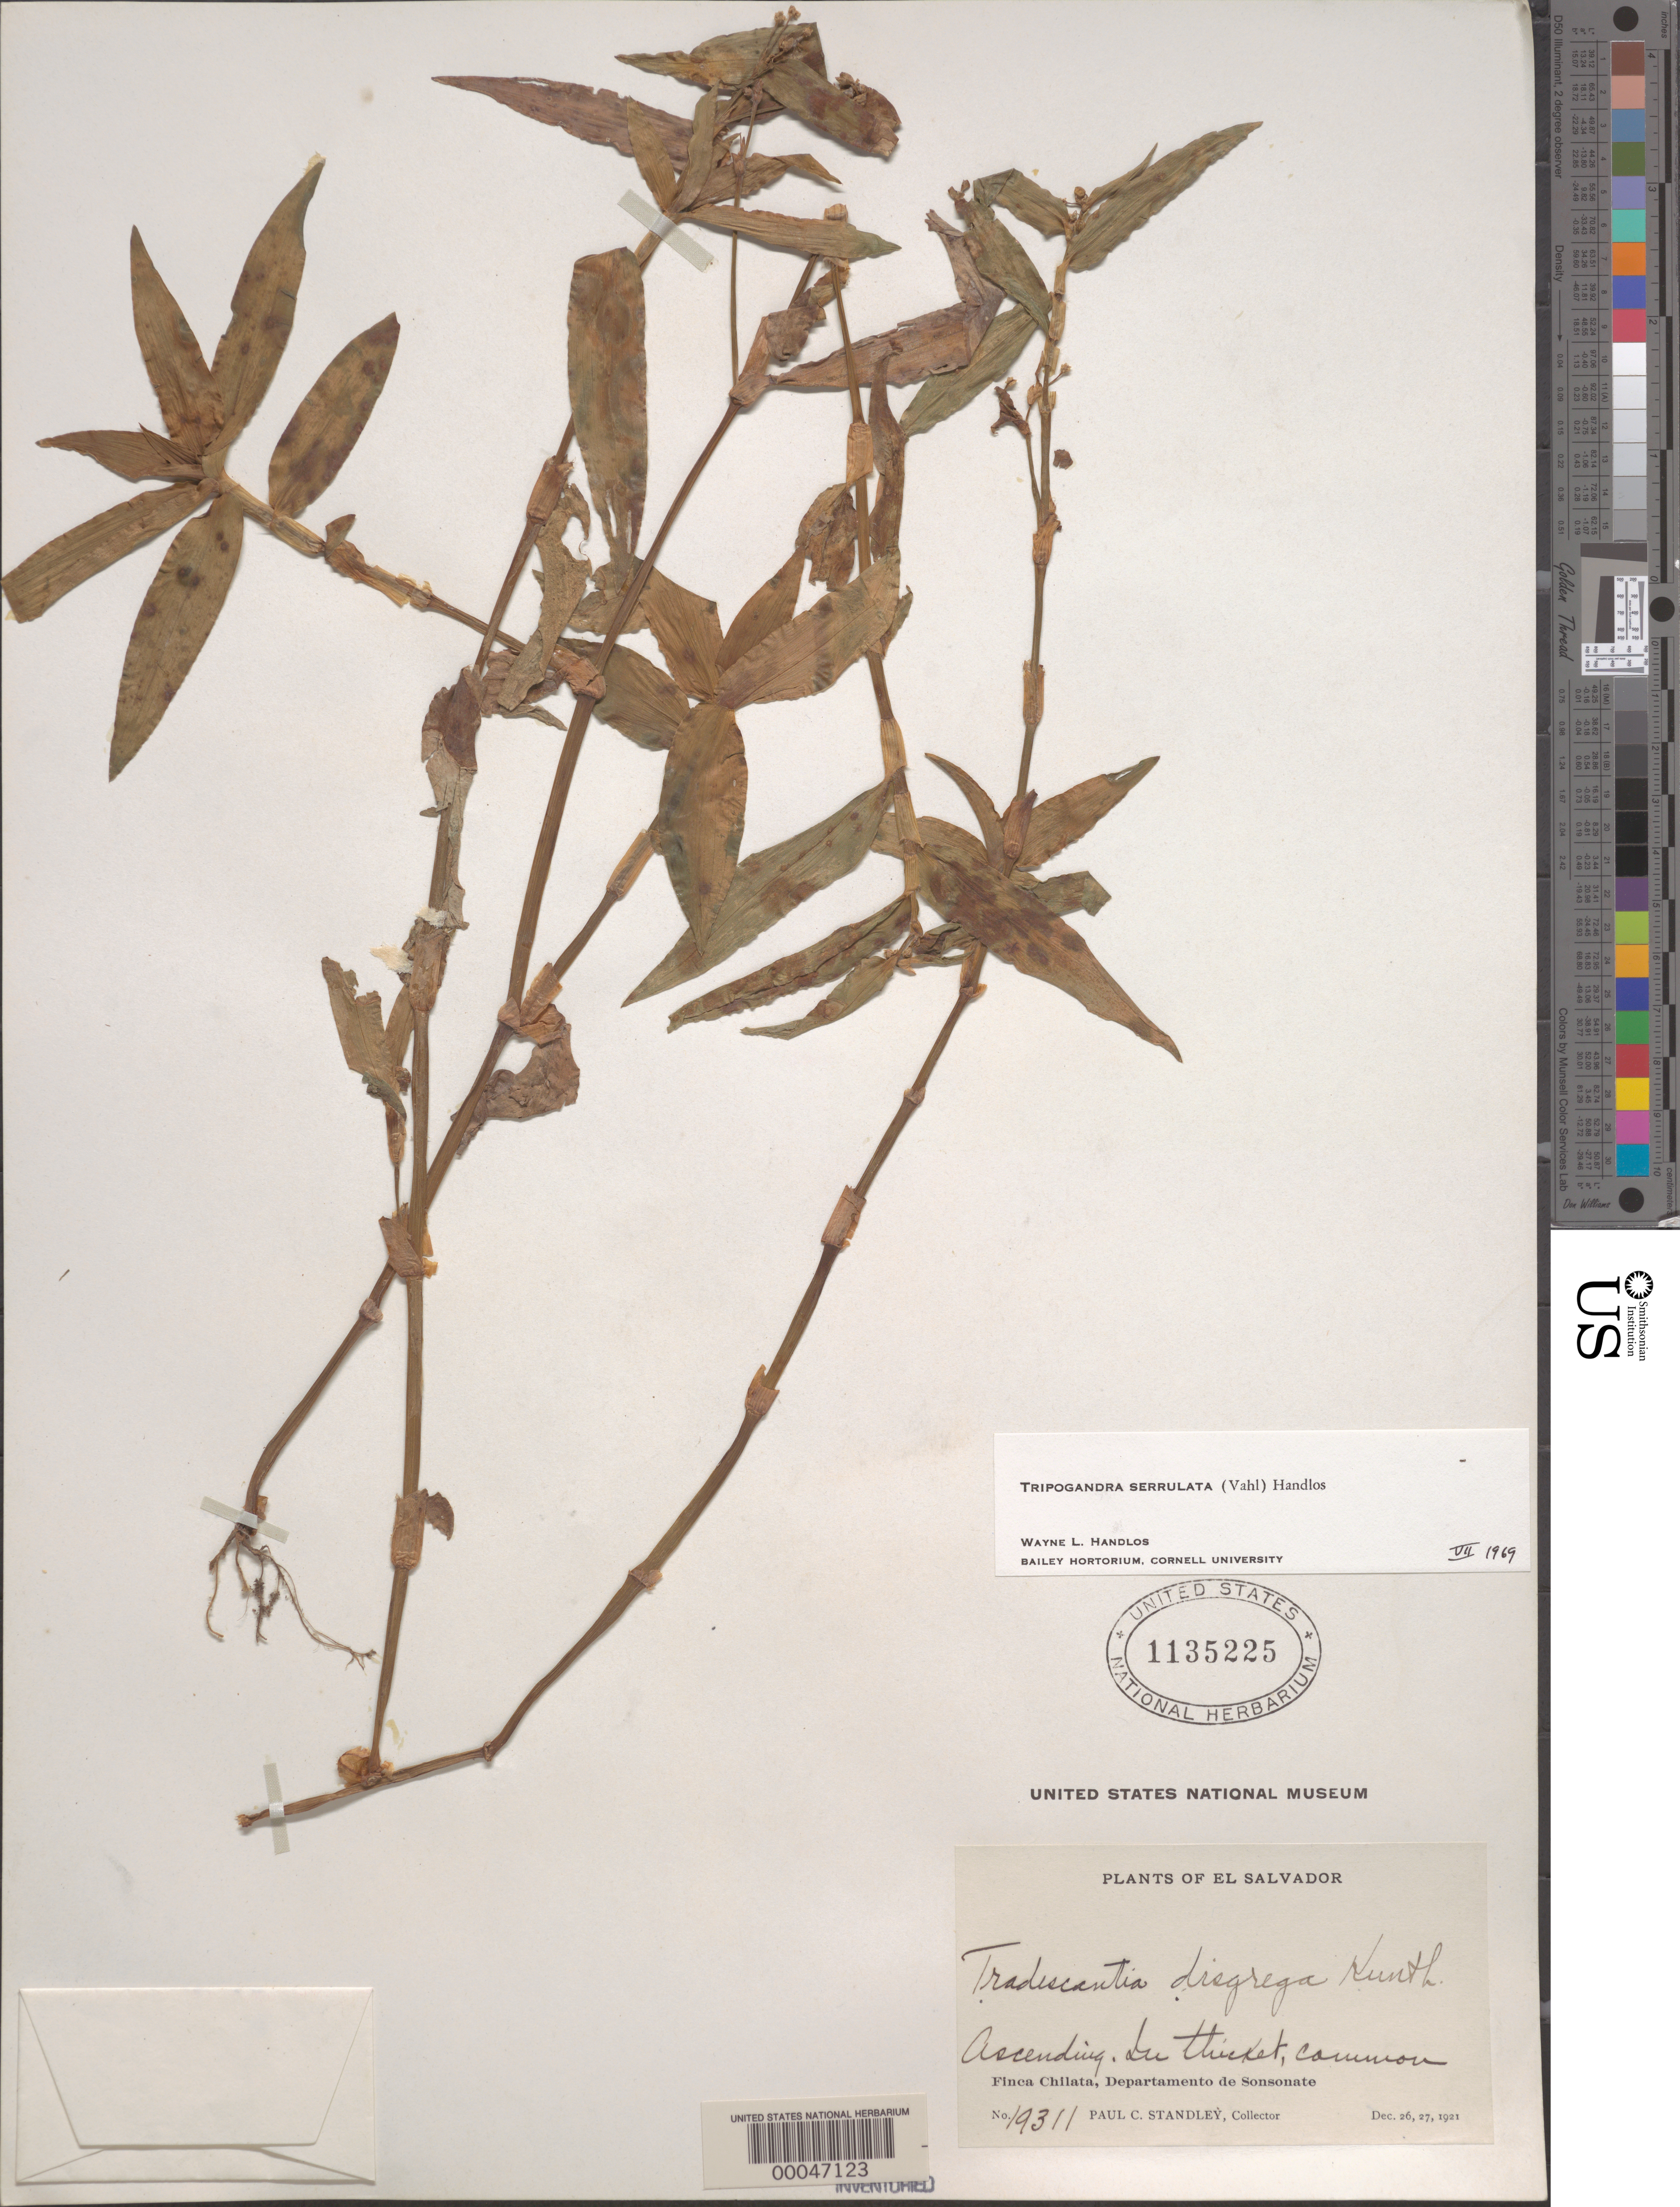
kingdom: Plantae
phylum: Tracheophyta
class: Liliopsida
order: Commelinales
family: Commelinaceae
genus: Tripogandra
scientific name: Tripogandra serrulata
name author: (Vahl) Handlos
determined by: Handlos, W. L.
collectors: P. C. Standley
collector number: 19311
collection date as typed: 26 Dec 1921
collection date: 1921-12-26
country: El Salvador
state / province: Sonsonate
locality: Finca chilata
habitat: Thicket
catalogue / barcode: US 1135225